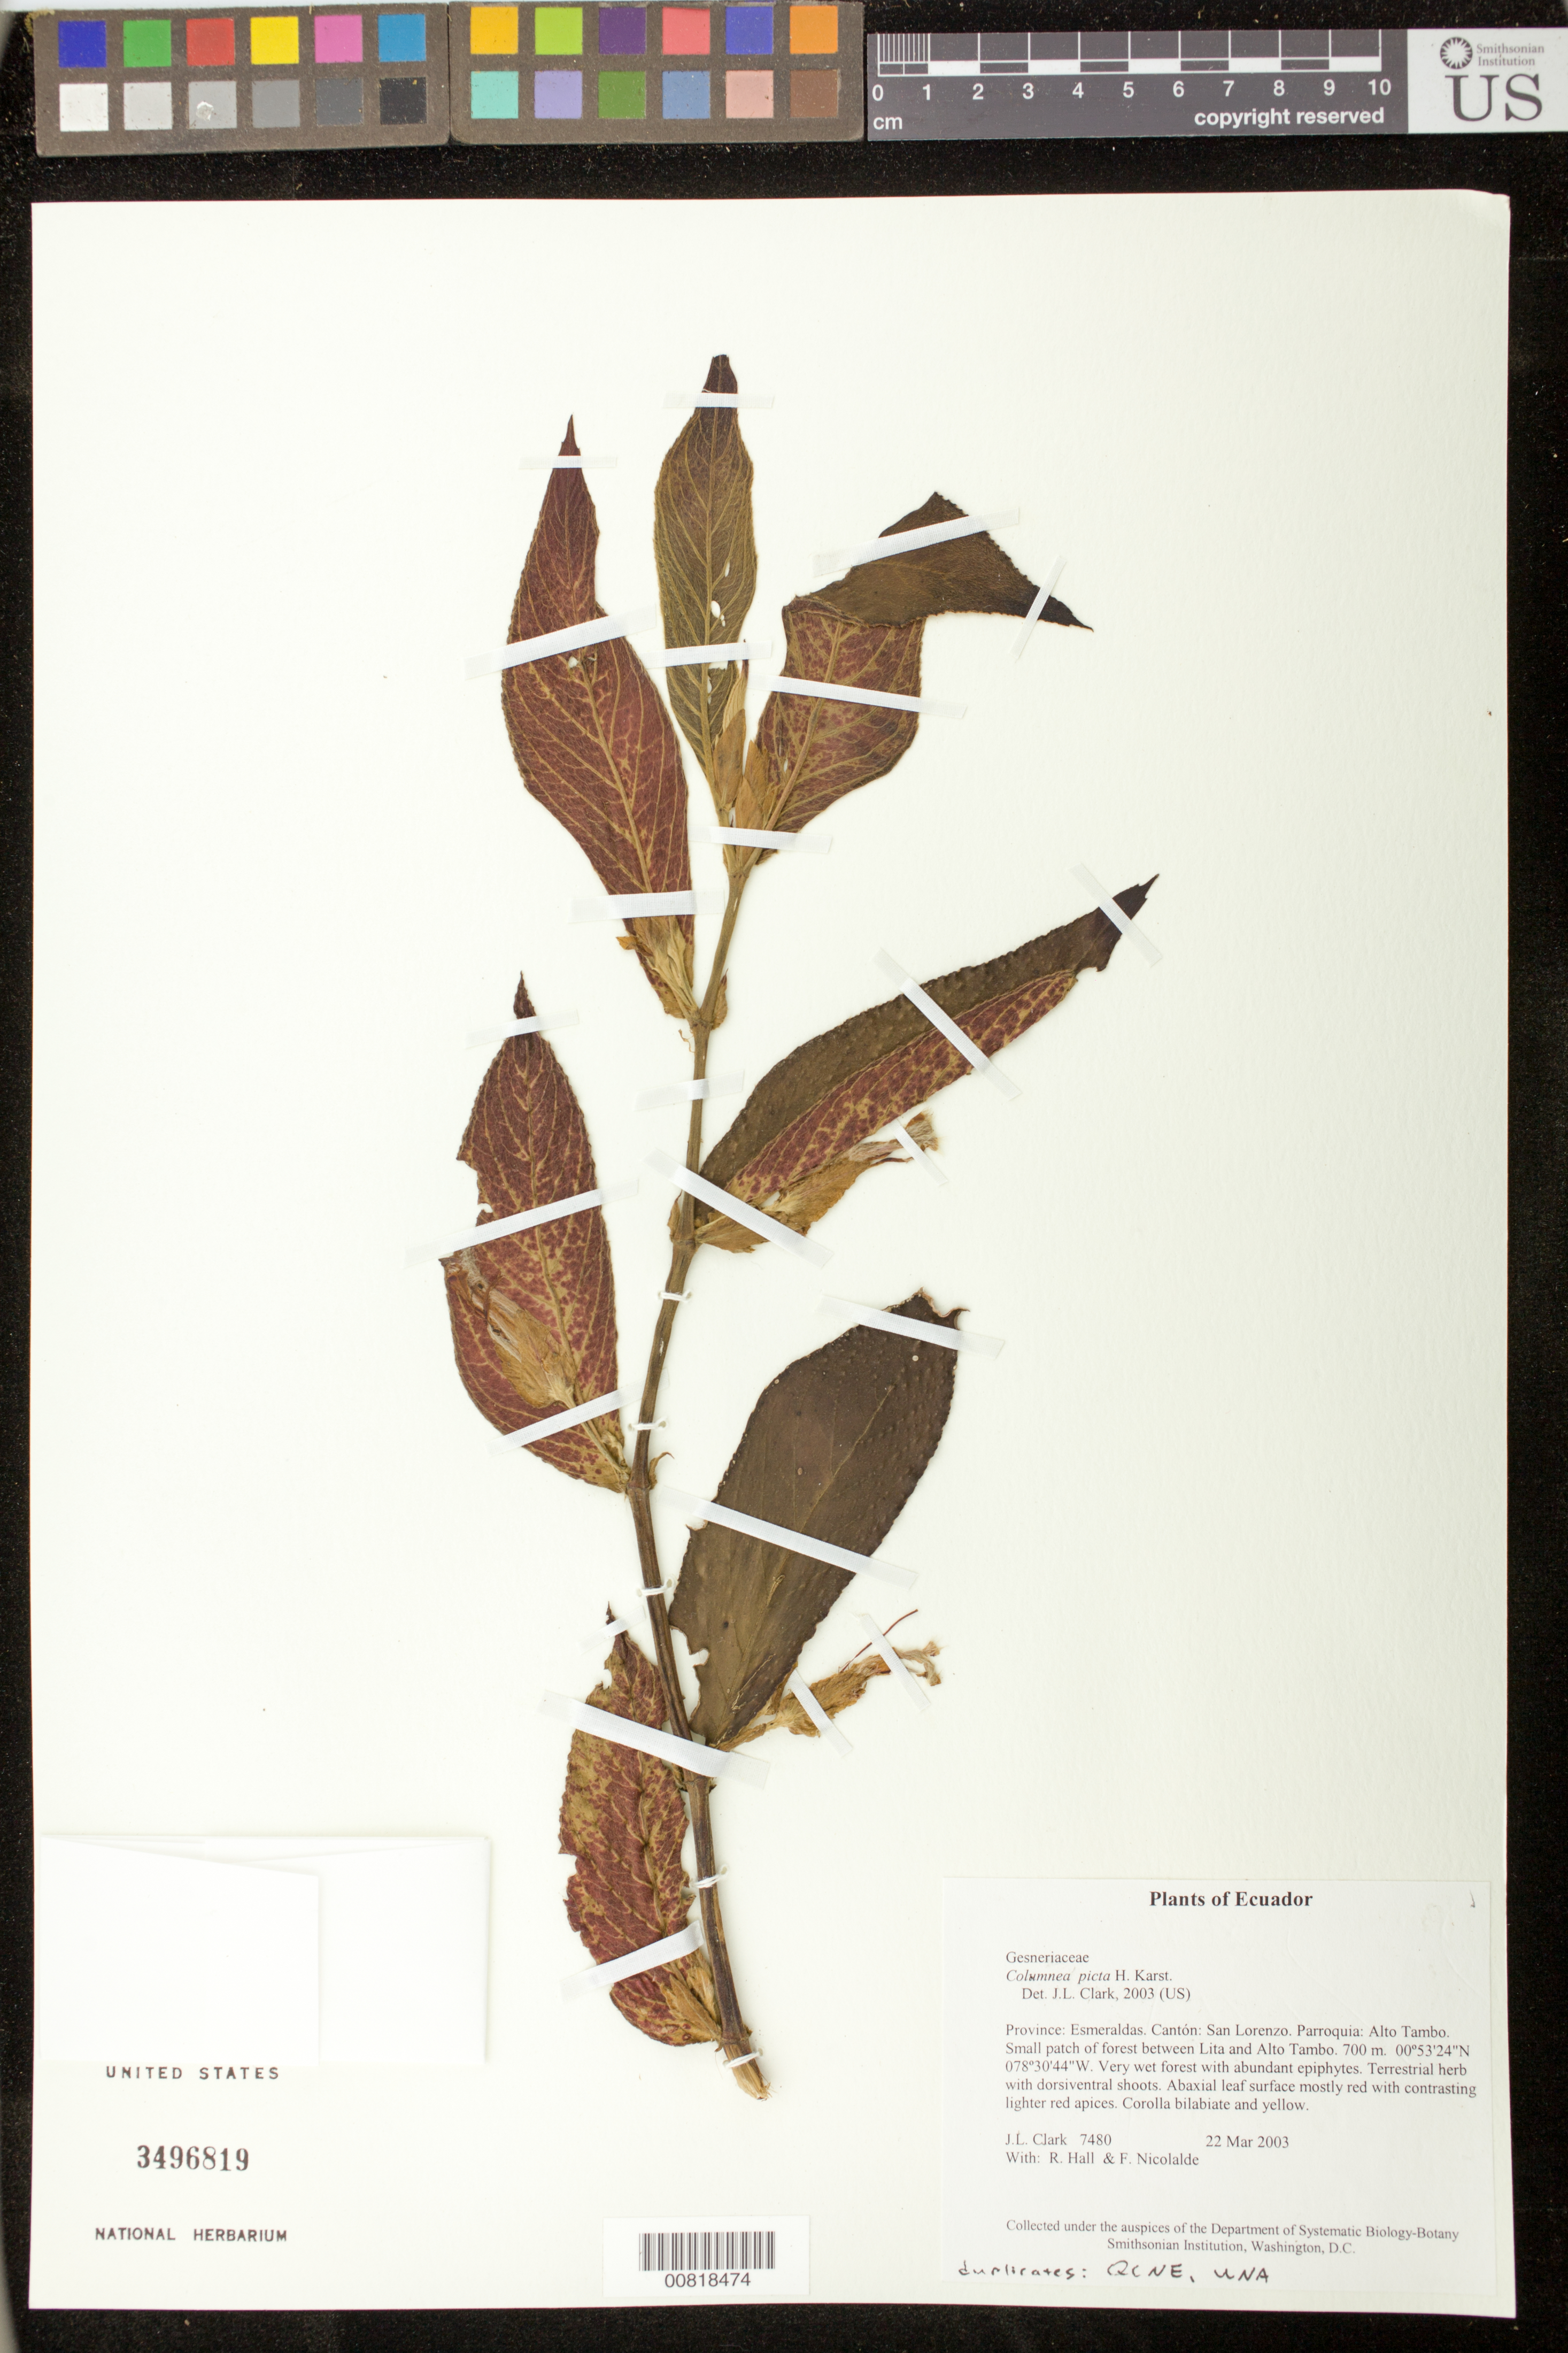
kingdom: Plantae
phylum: Tracheophyta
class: Magnoliopsida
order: Lamiales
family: Gesneriaceae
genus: Columnea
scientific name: Columnea karsteniana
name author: Singh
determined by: Skog, Laurence E.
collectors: J. L. Clark, R. Hall & F. Nicolalde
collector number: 7480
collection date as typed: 22 Mar 2003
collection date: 2003-03-22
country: Ecuador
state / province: Esmeraldas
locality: San Lorenzo. Parroquia: Alto Tambo. Small patch of forest between Lita and Alto Tambo.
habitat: Very wet forest with abundant epiphytes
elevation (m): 700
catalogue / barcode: US 3496819